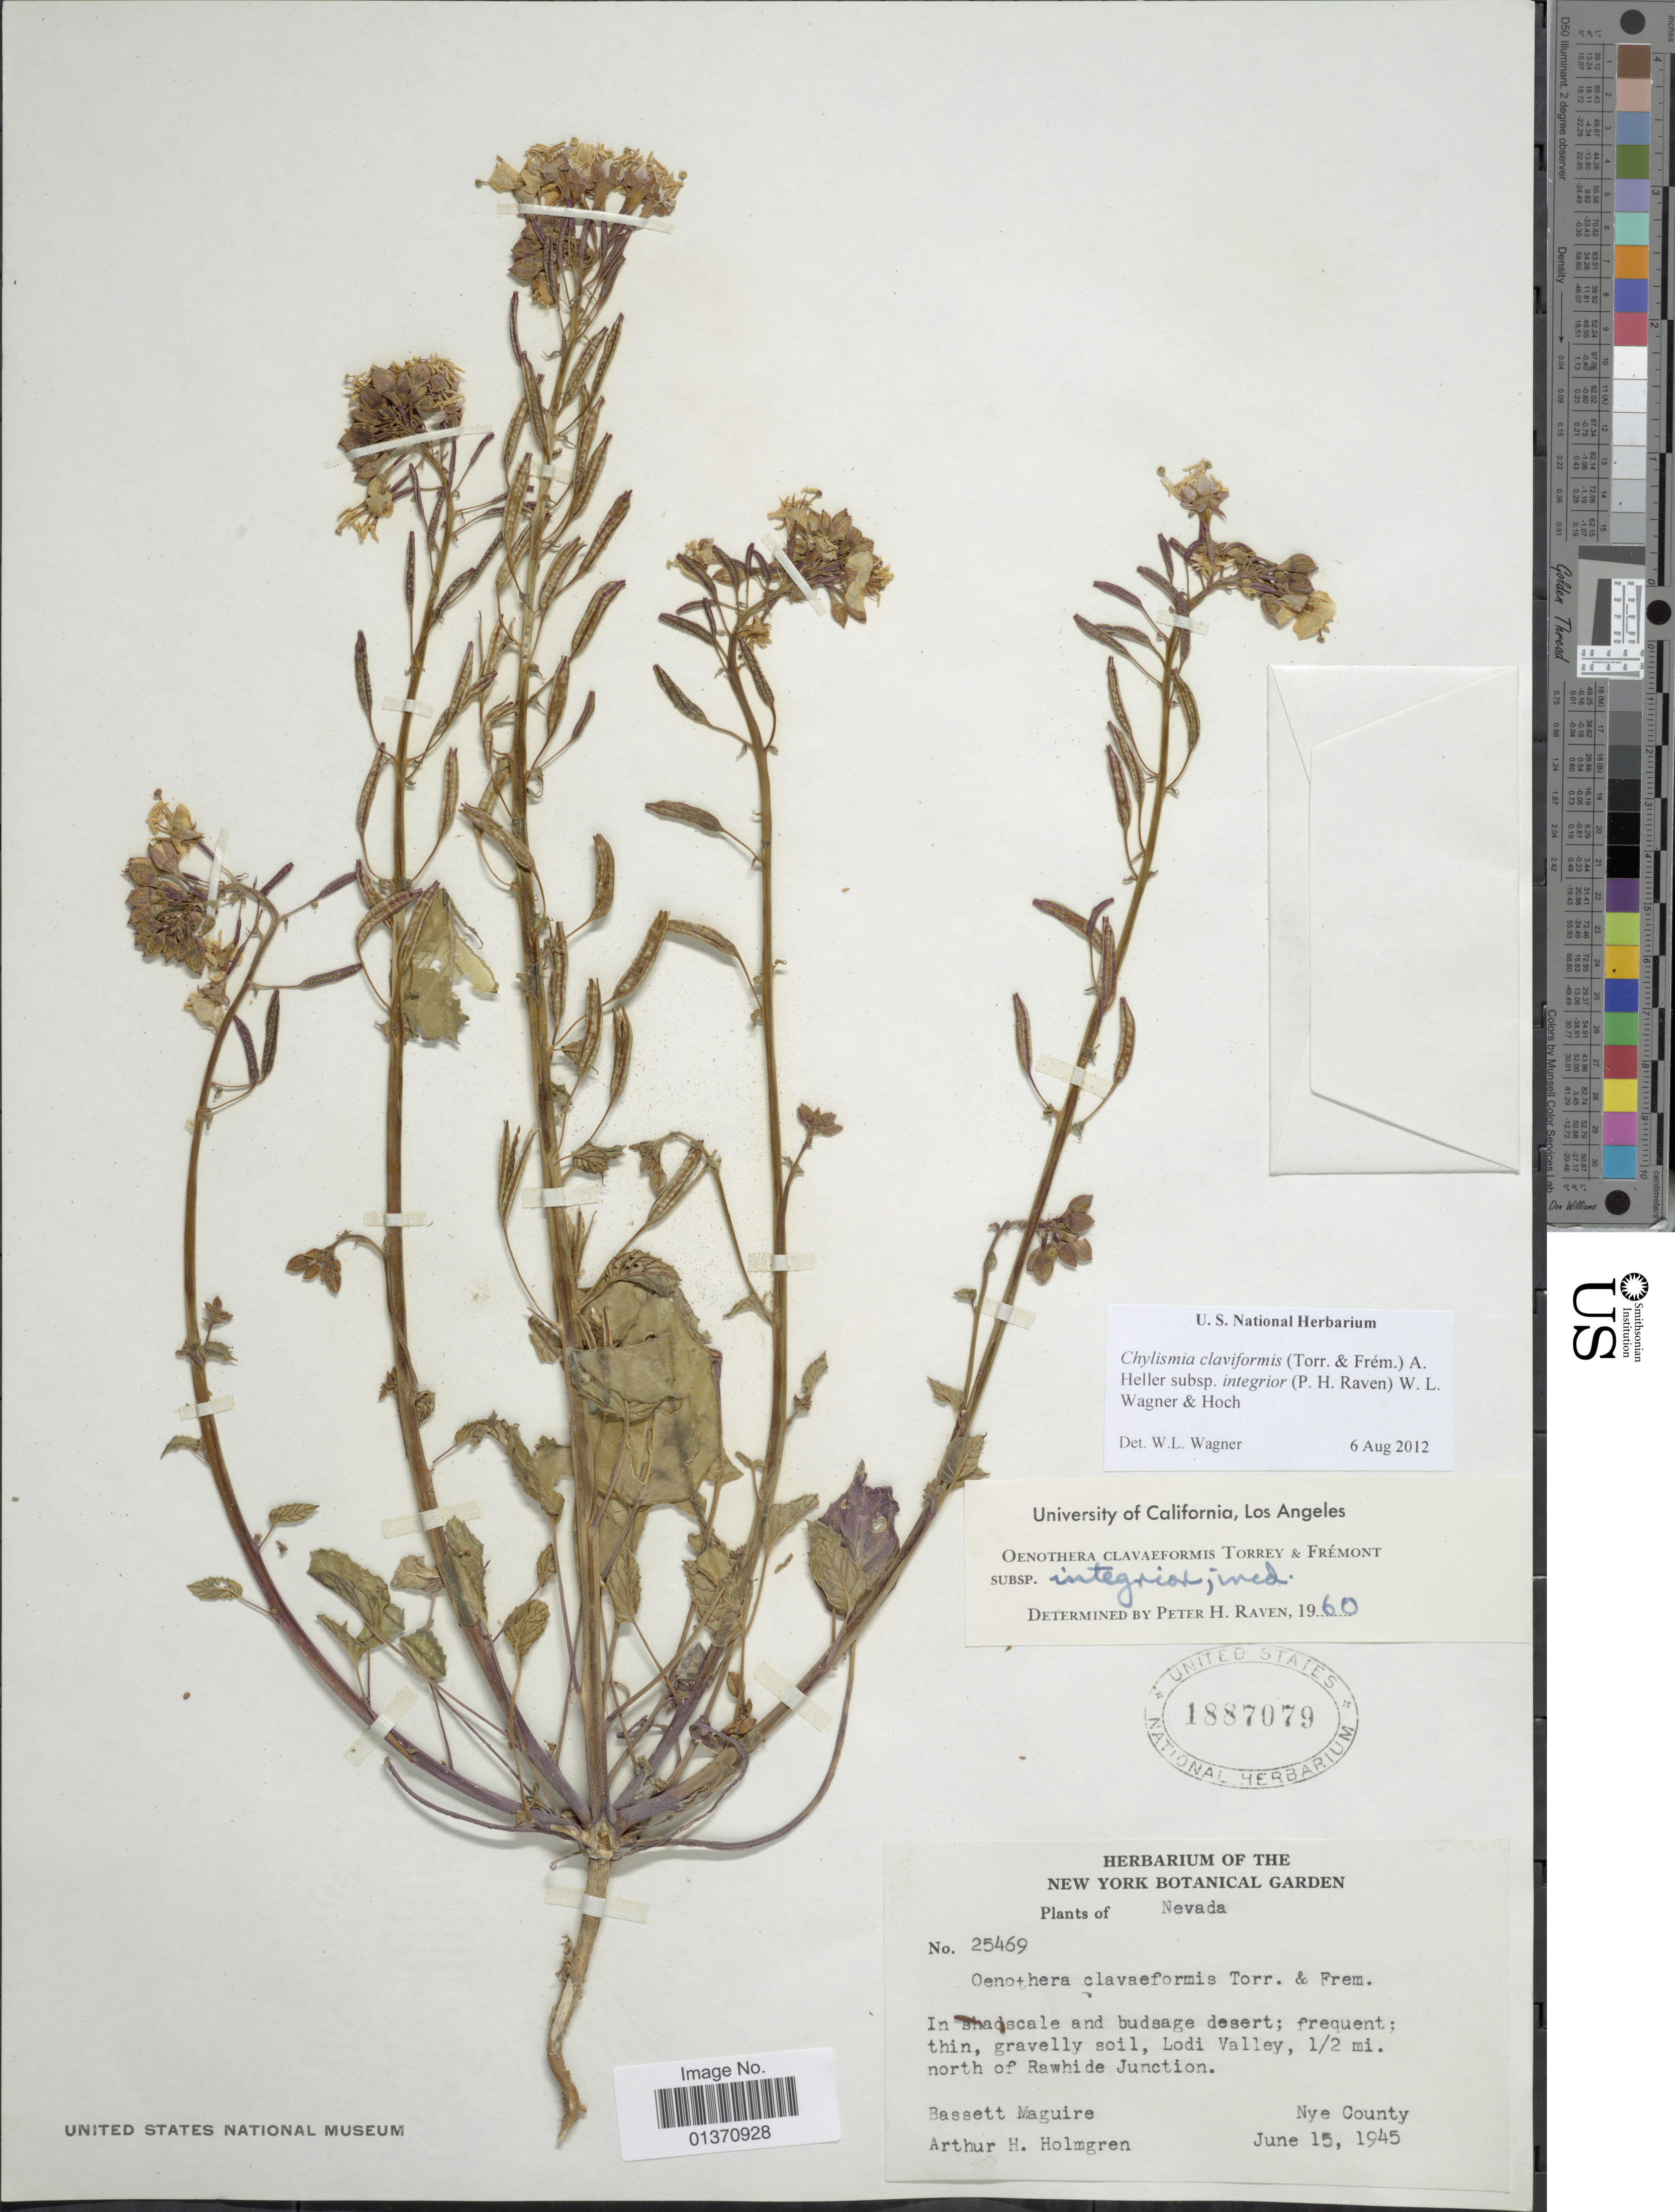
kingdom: Plantae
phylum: Tracheophyta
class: Magnoliopsida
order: Myrtales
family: Onagraceae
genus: Chylismia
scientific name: Chylismia claviformis subsp. integrior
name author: (P.H. Raven) W.L. Wagner & Hoch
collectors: B. Maguire & A. H. Holmgren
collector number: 25469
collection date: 1945-06-15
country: United States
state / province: Nevada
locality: Lodi Valley, 1/2 mi. north of Rawhide Junction, Nye County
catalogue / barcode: US 1887079